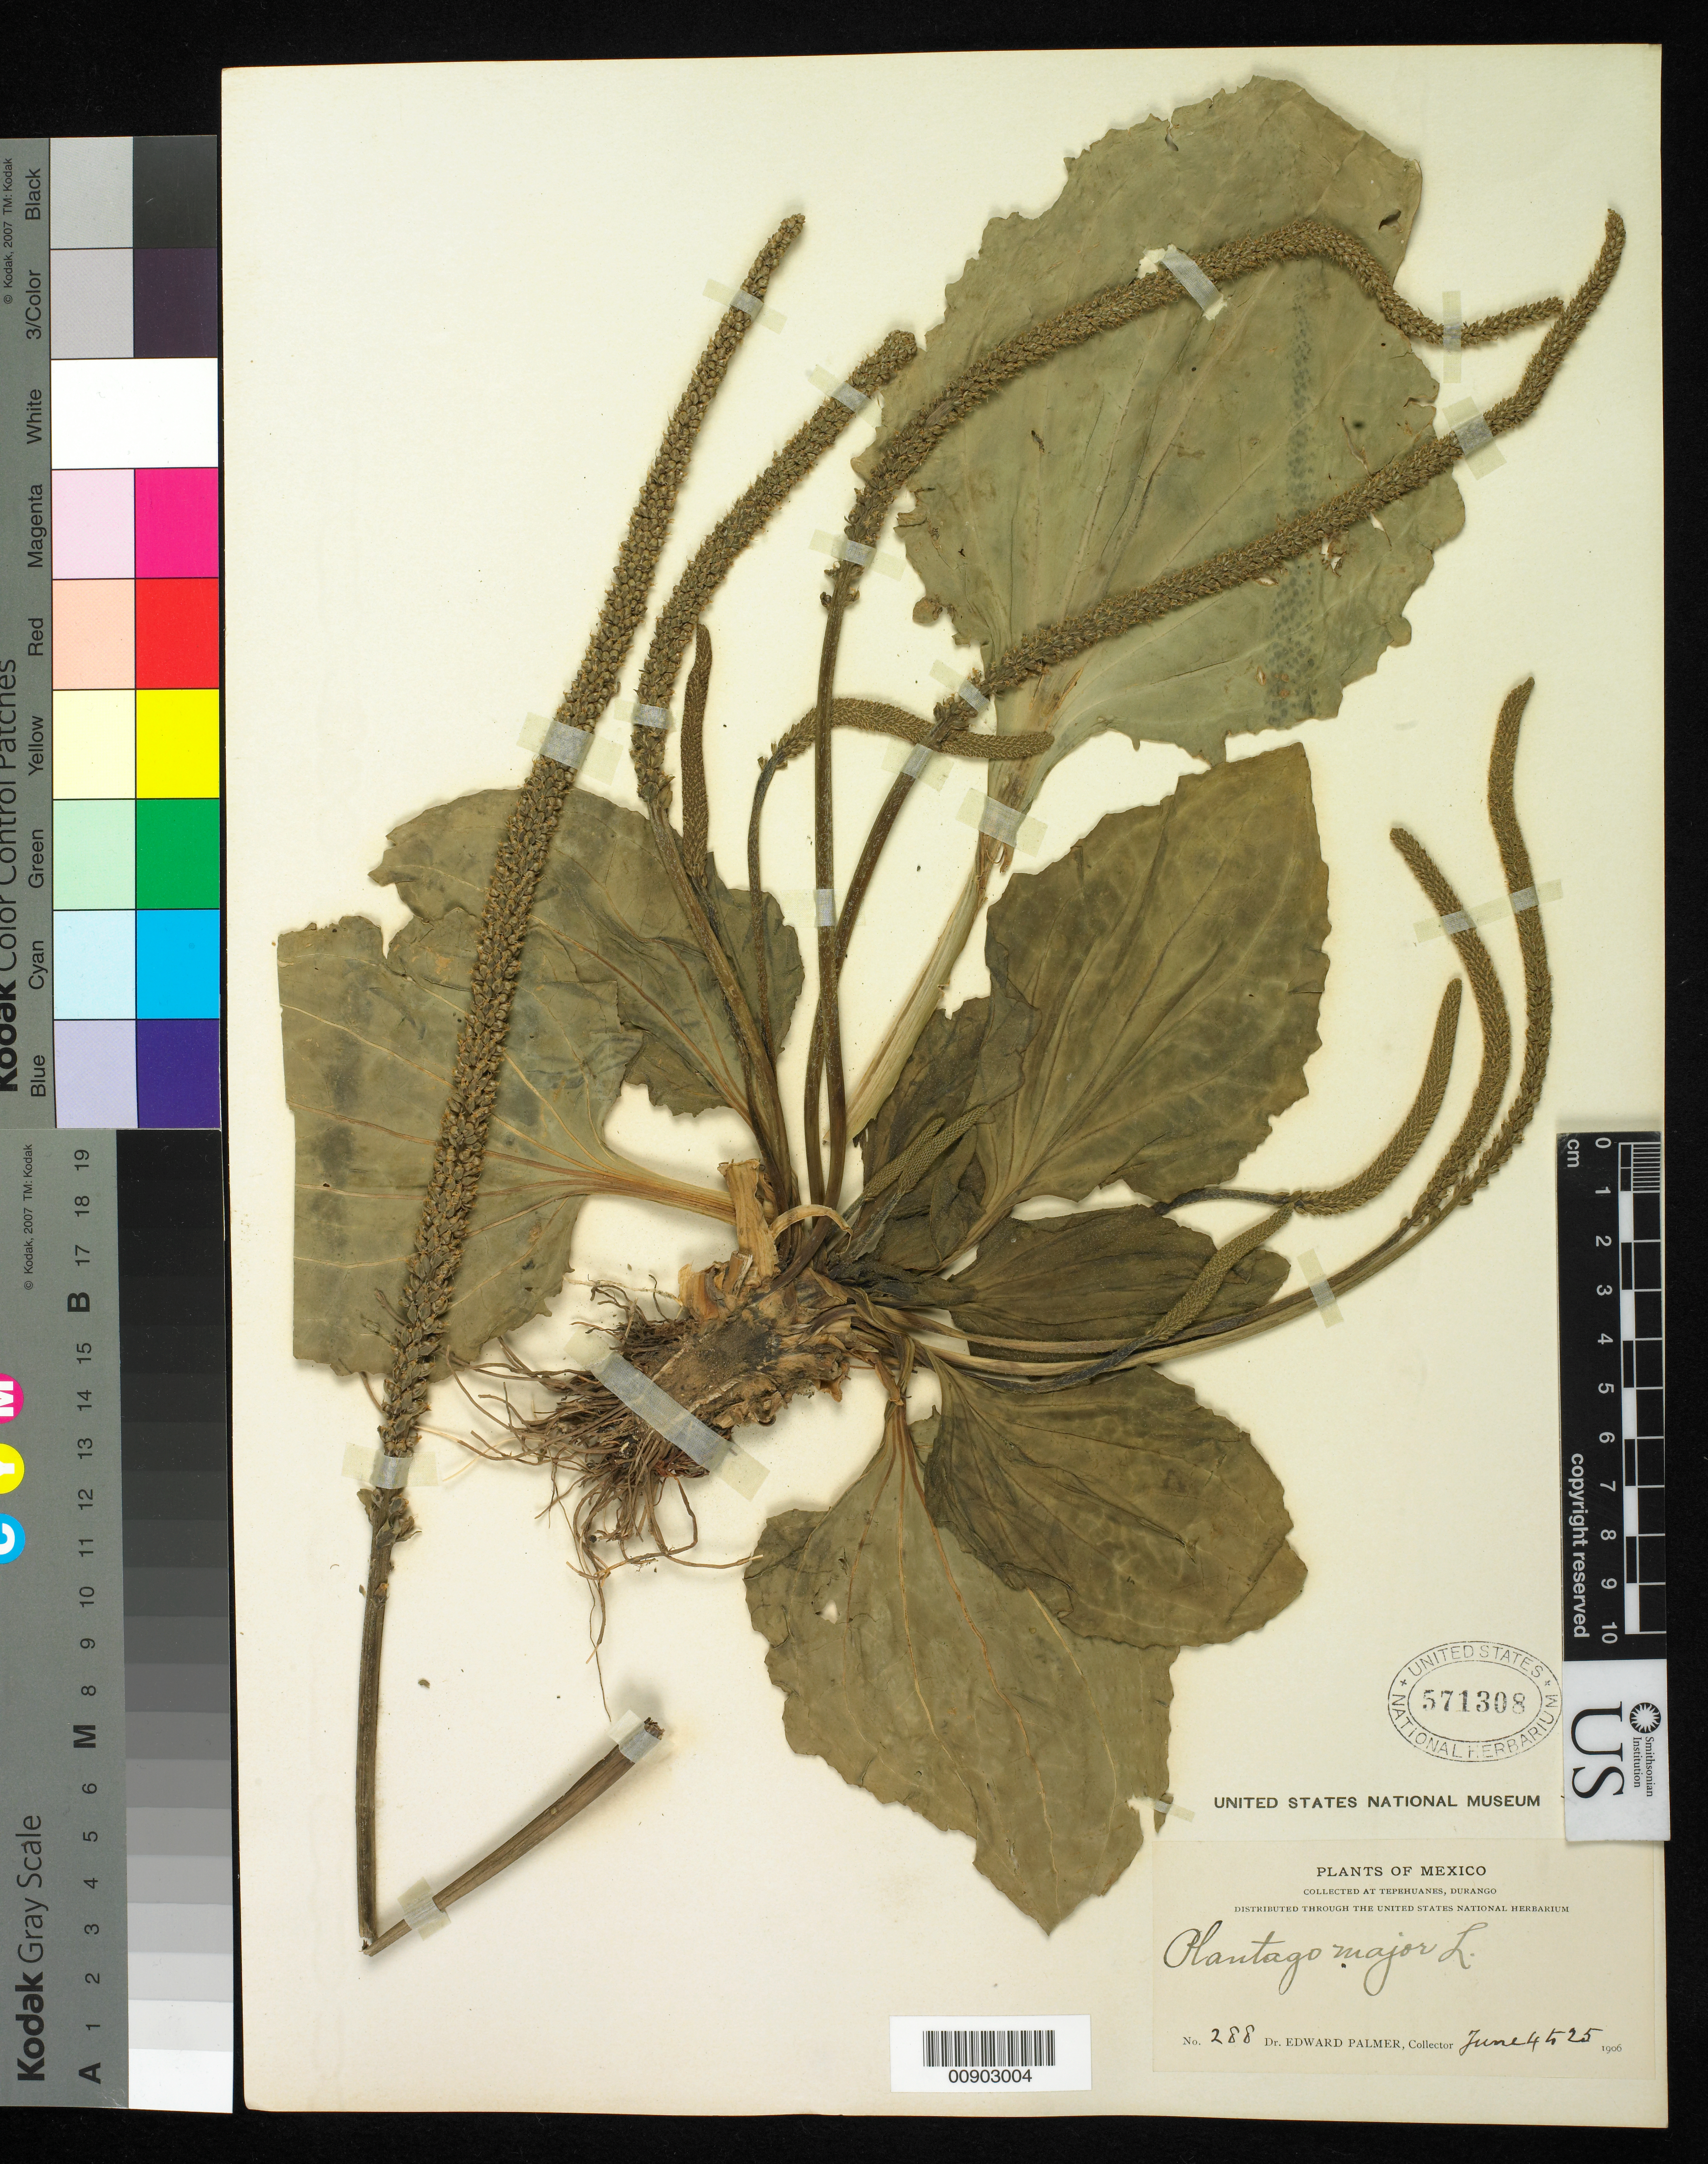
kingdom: Plantae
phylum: Tracheophyta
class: Magnoliopsida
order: Lamiales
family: Plantaginaceae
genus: Plantago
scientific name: Plantago major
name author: L.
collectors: E. Palmer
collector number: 288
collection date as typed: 04 Jun 1906 to 25 Jun 1906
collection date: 1906-06-04/1906-06-25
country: Mexico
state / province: Durango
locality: Tepehuanes, Durango.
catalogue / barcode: US 571308